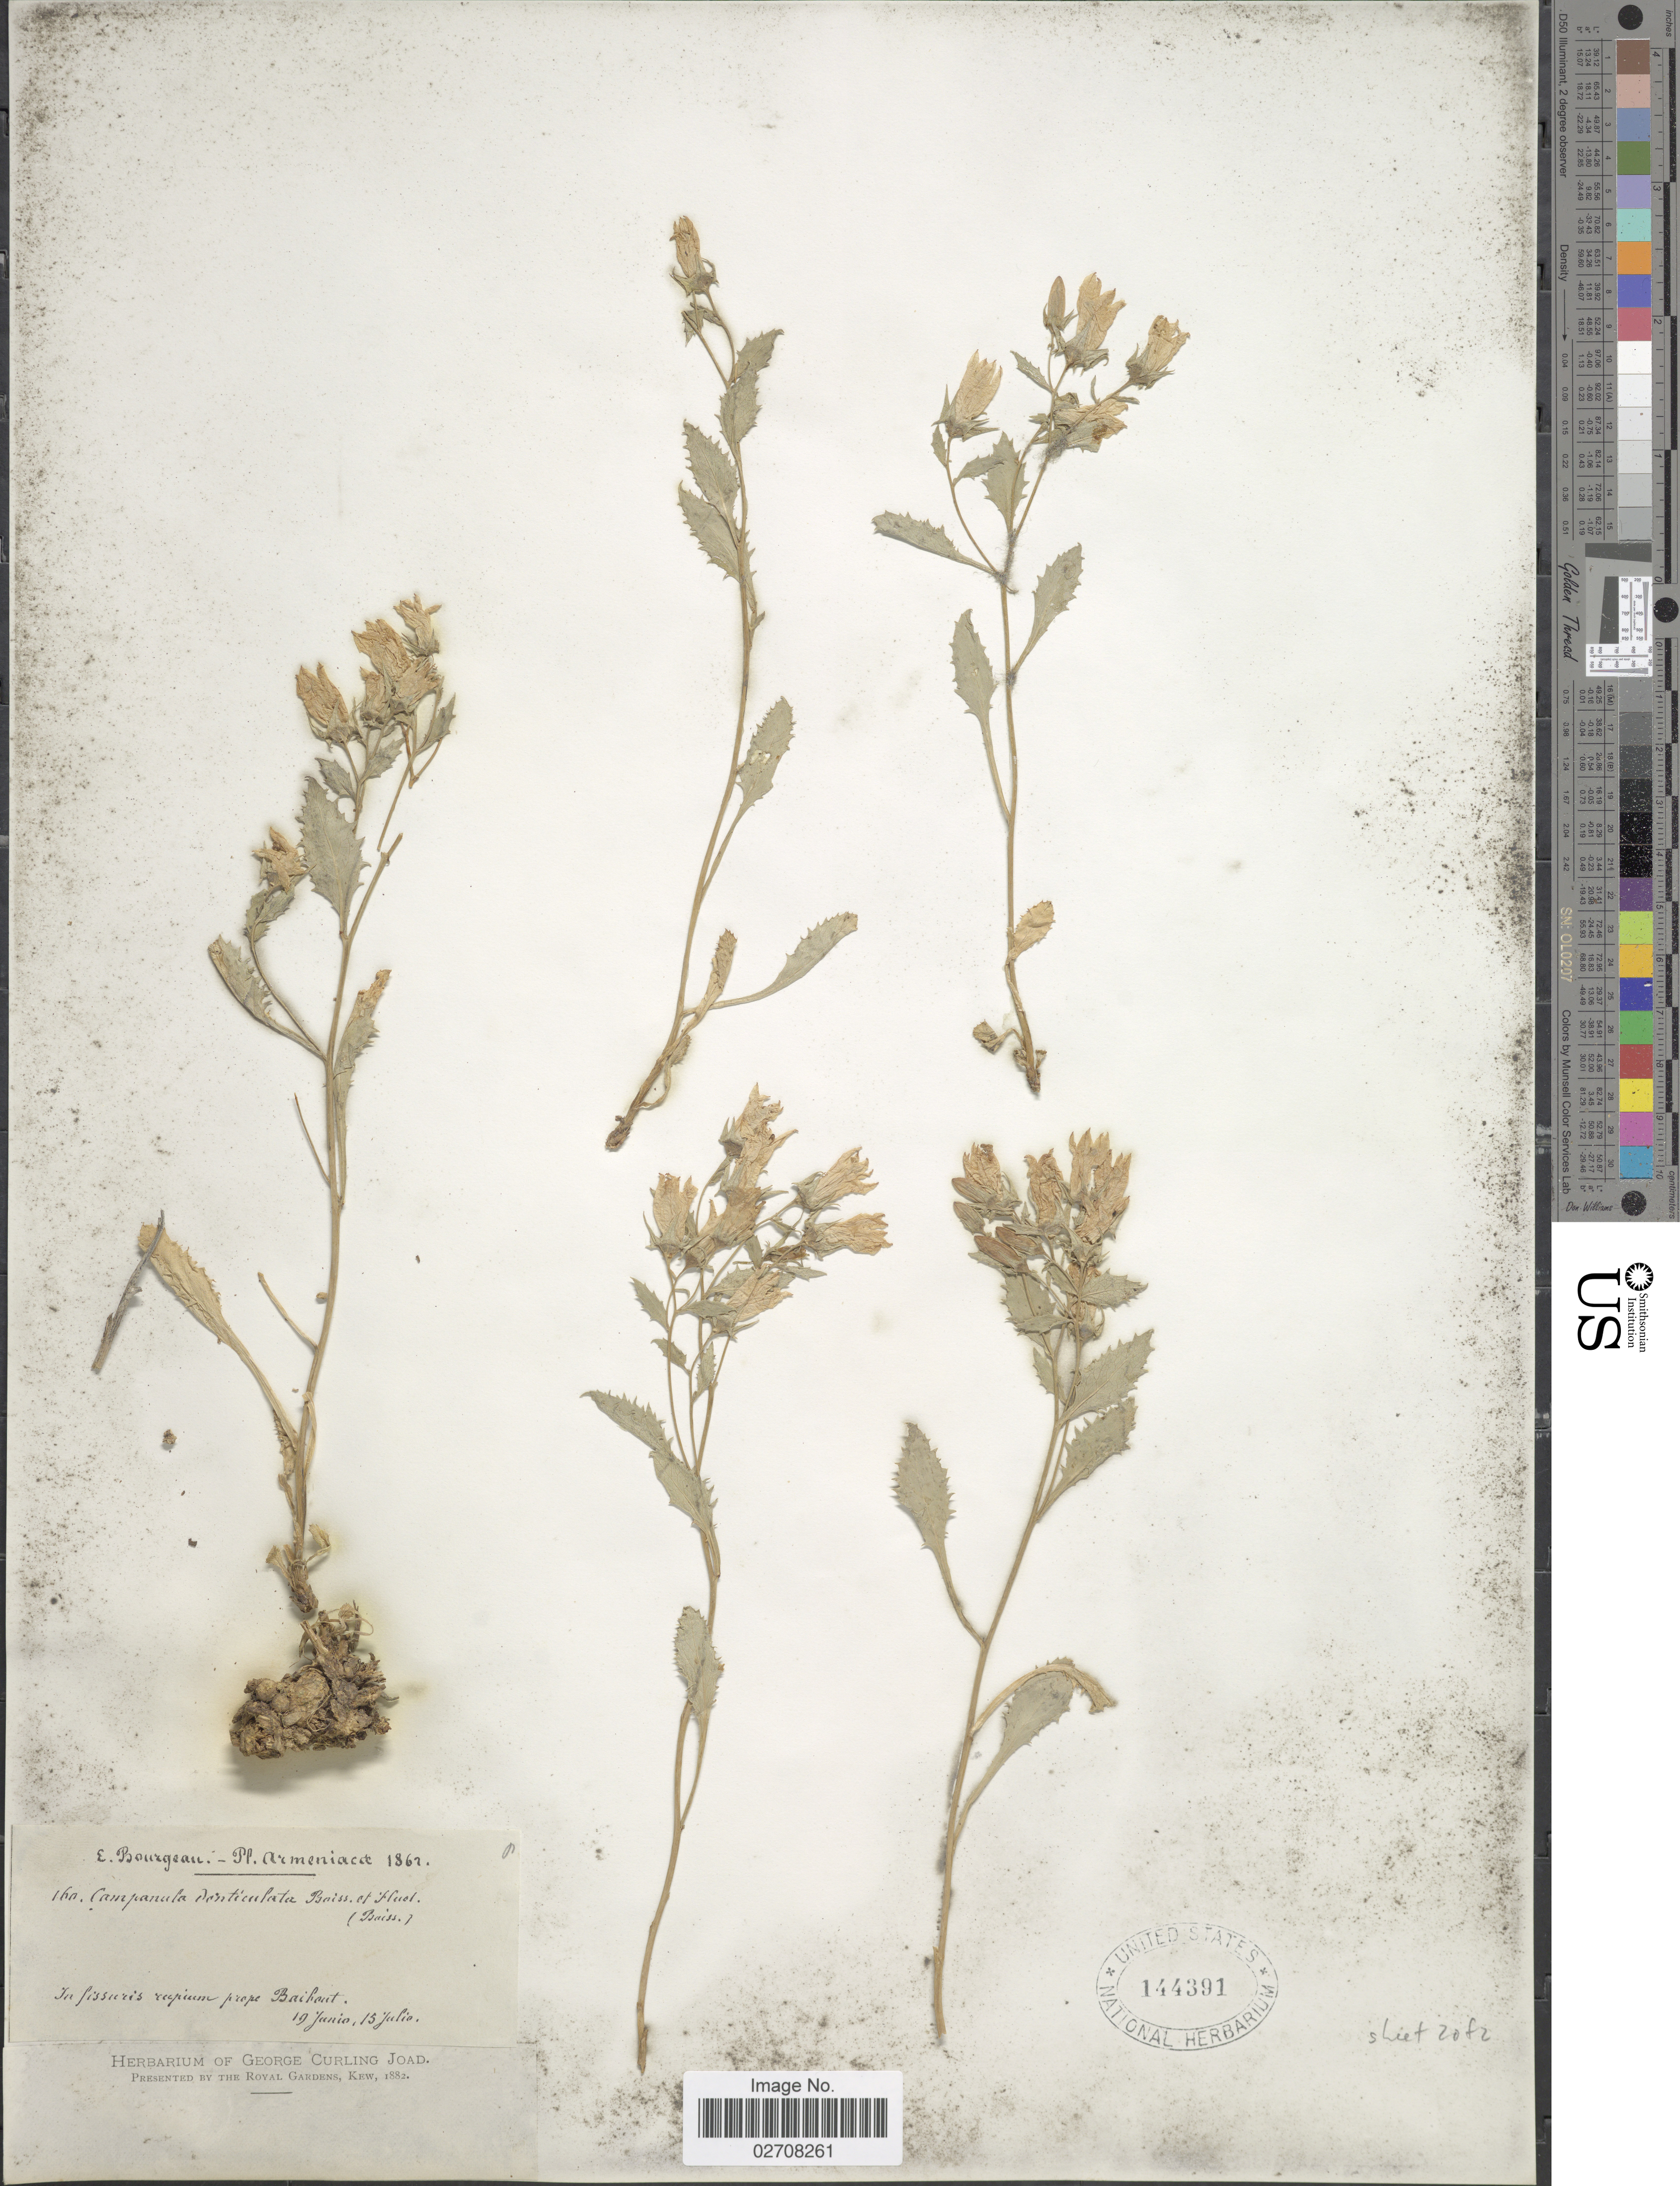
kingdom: Plantae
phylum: Tracheophyta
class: Magnoliopsida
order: Asterales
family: Campanulaceae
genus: Campanula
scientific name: Campanula betulifolia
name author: K. Koch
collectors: E. Bourgeau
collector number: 160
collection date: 1862-06-19/1862-07-15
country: Armenia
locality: Armeniacae. In fissuris rupium prope Baibout.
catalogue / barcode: US 144391